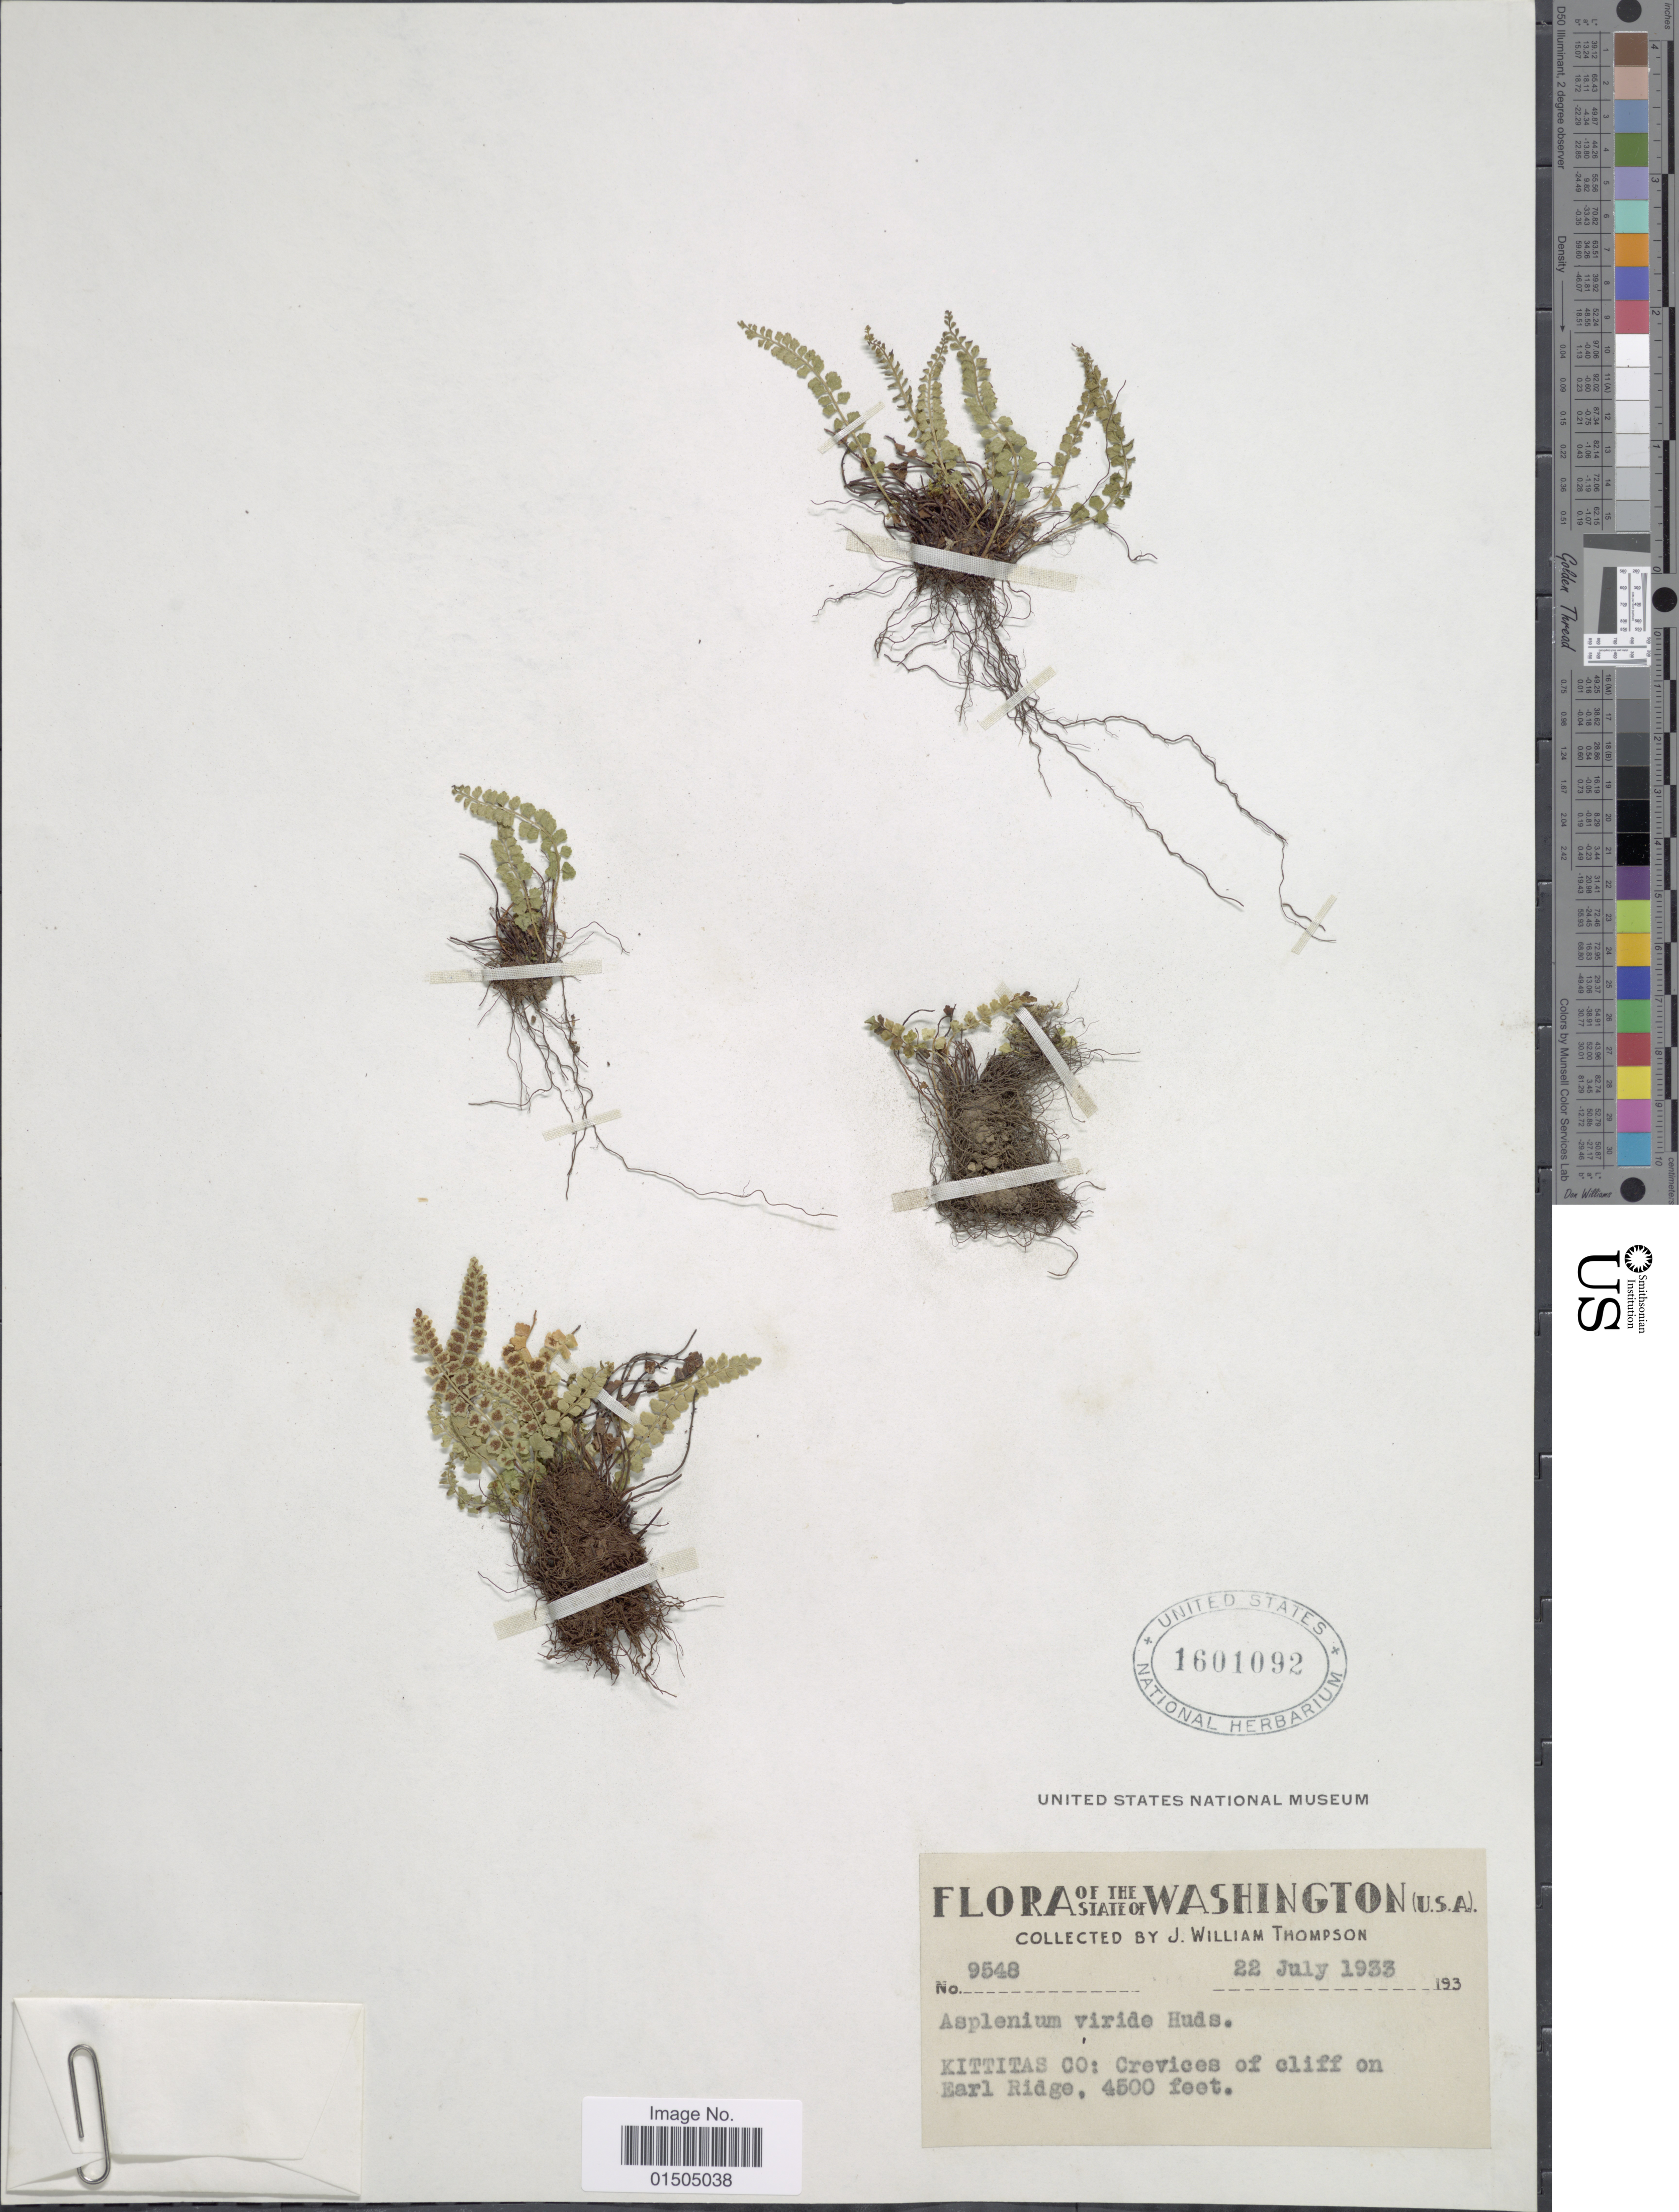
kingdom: Plantae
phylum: Tracheophyta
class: Polypodiopsida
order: Polypodiales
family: Aspleniaceae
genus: Asplenium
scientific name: Asplenium trichomanes-ramosum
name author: L.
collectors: J. W. Thompson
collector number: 9548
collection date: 1933-07-22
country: United States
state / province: Washington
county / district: Kittitas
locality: Kittitas Co: Crevices of cliff on Earl Ridge.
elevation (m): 1372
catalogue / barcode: US 1601092